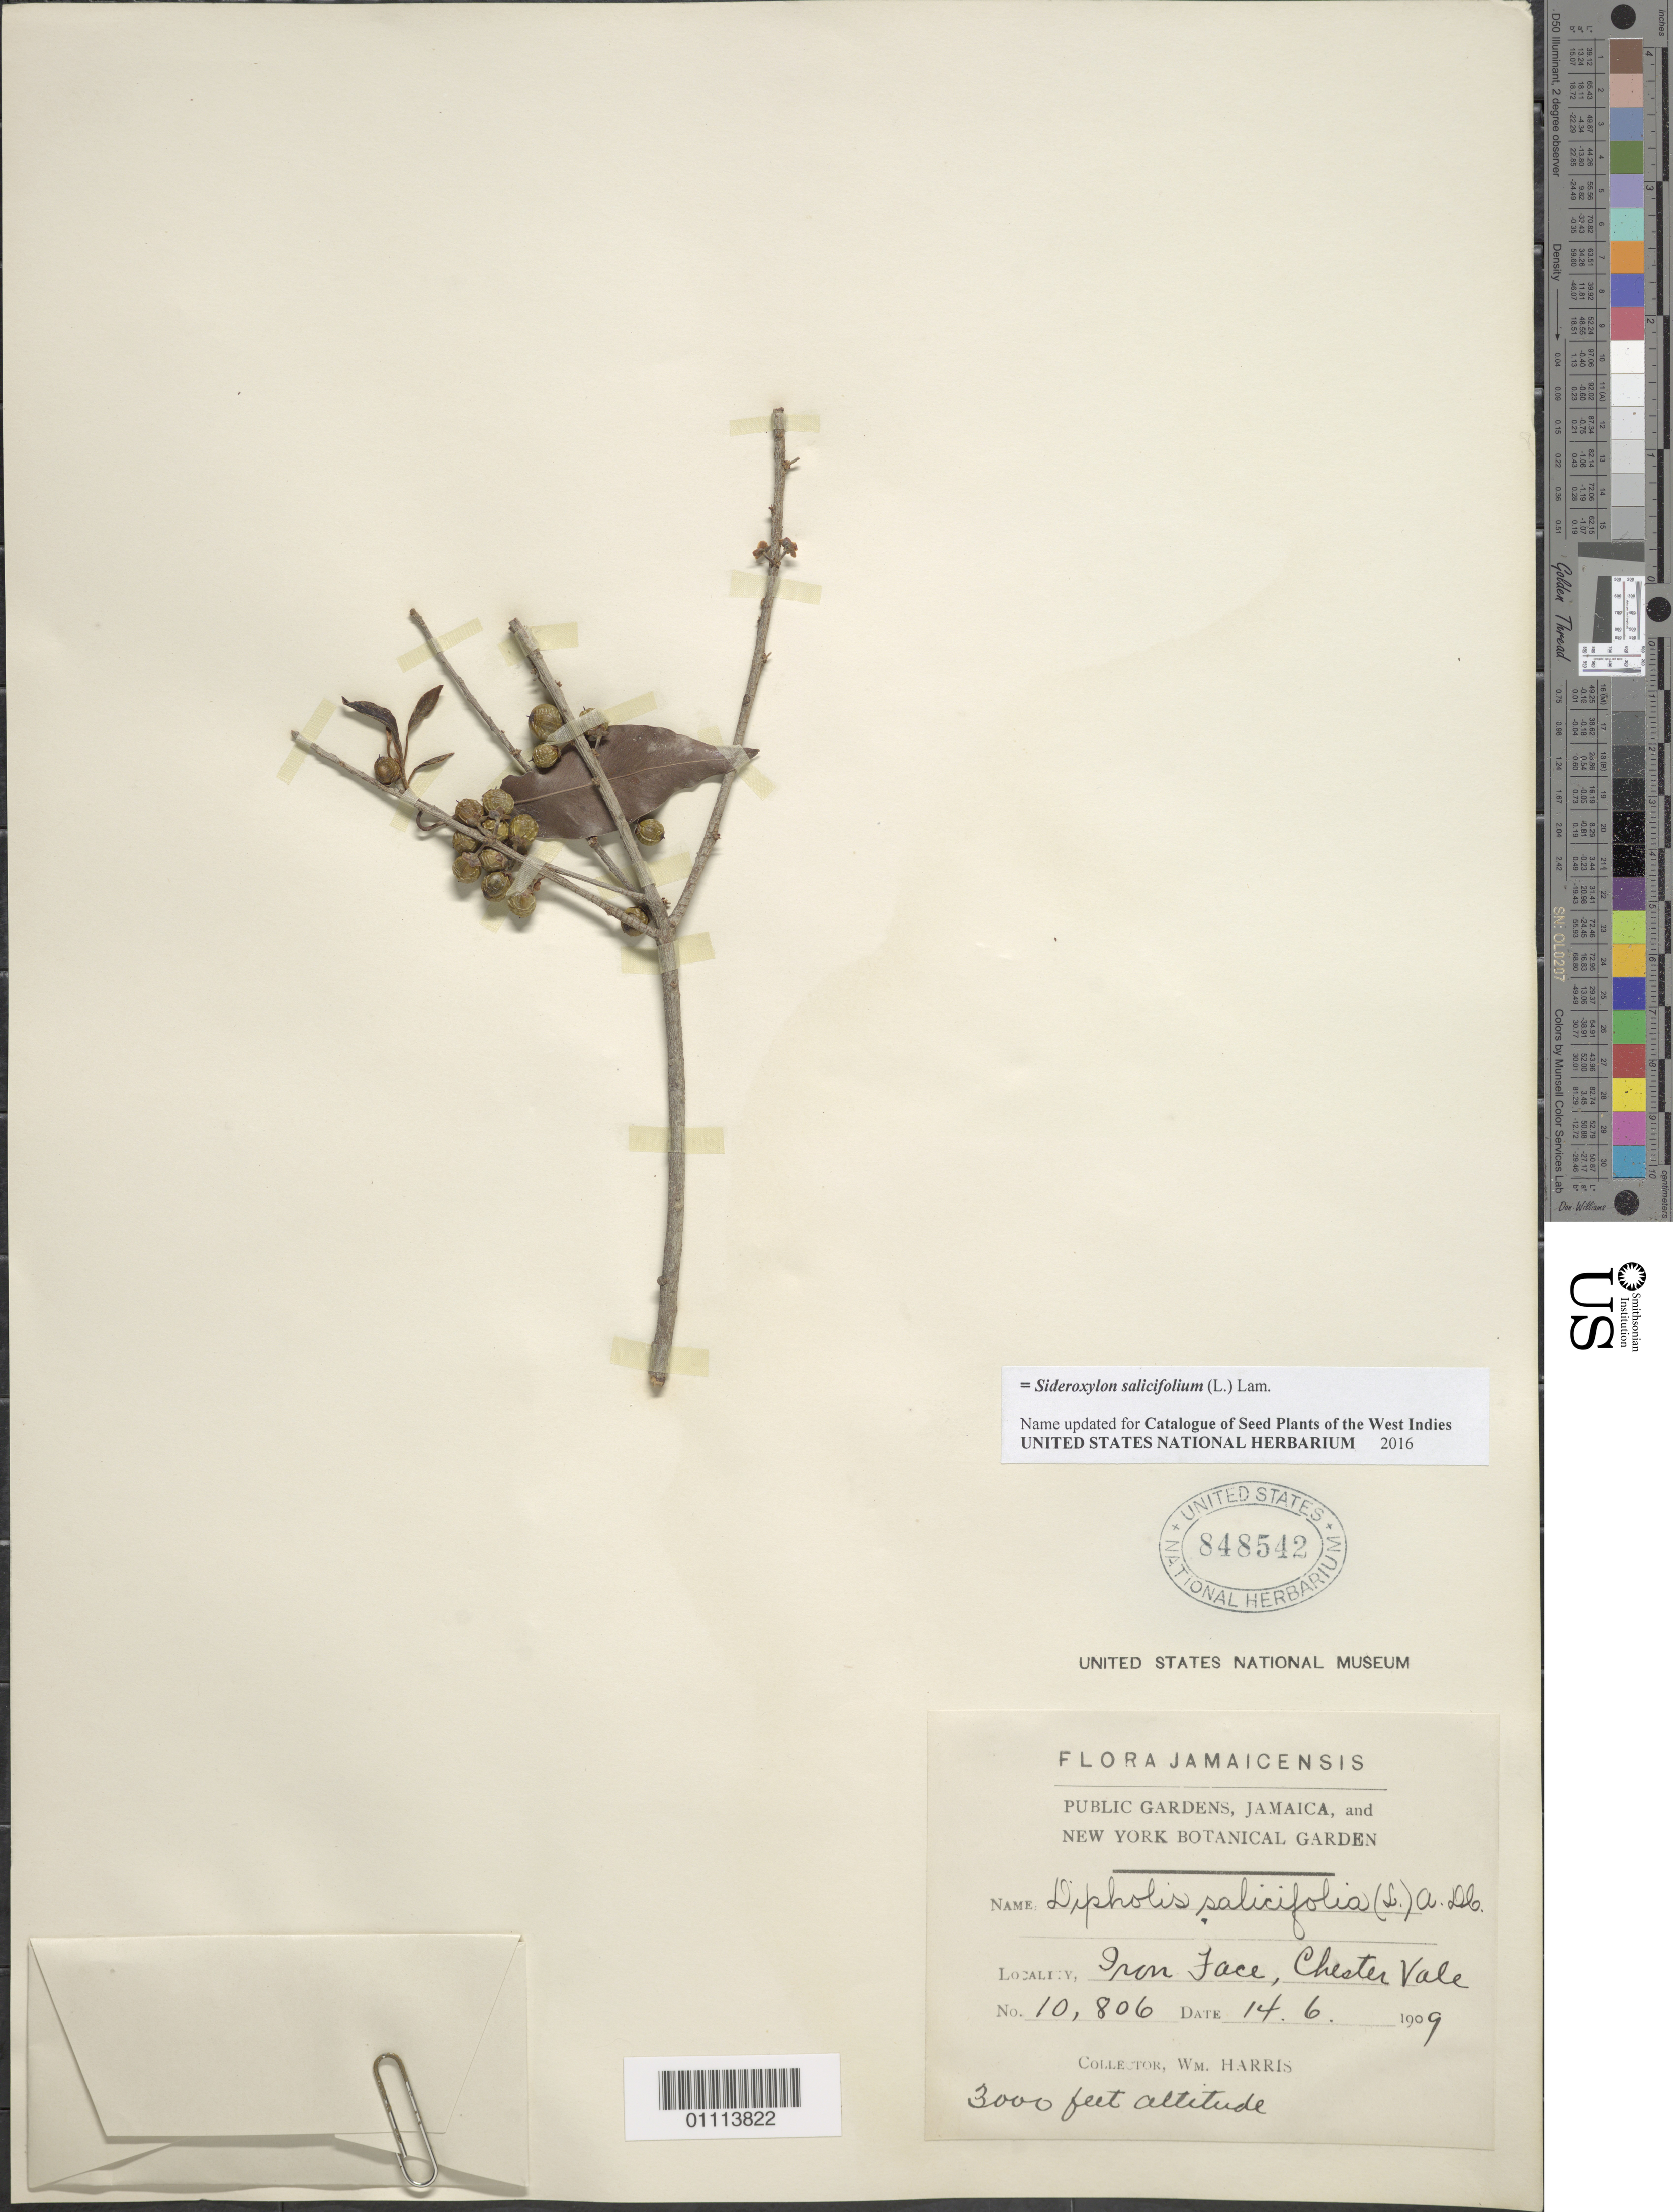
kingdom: Plantae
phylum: Tracheophyta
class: Magnoliopsida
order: Ericales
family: Sapotaceae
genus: Dipholis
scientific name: Dipholis salicifolia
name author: (L.) A. DC.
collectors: W. Harris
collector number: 10806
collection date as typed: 14 Jun 1909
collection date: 1909-06-14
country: Jamaica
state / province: Saint Andrew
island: Jamaica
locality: Iron Face, Chester Vale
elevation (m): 914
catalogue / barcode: US 848542